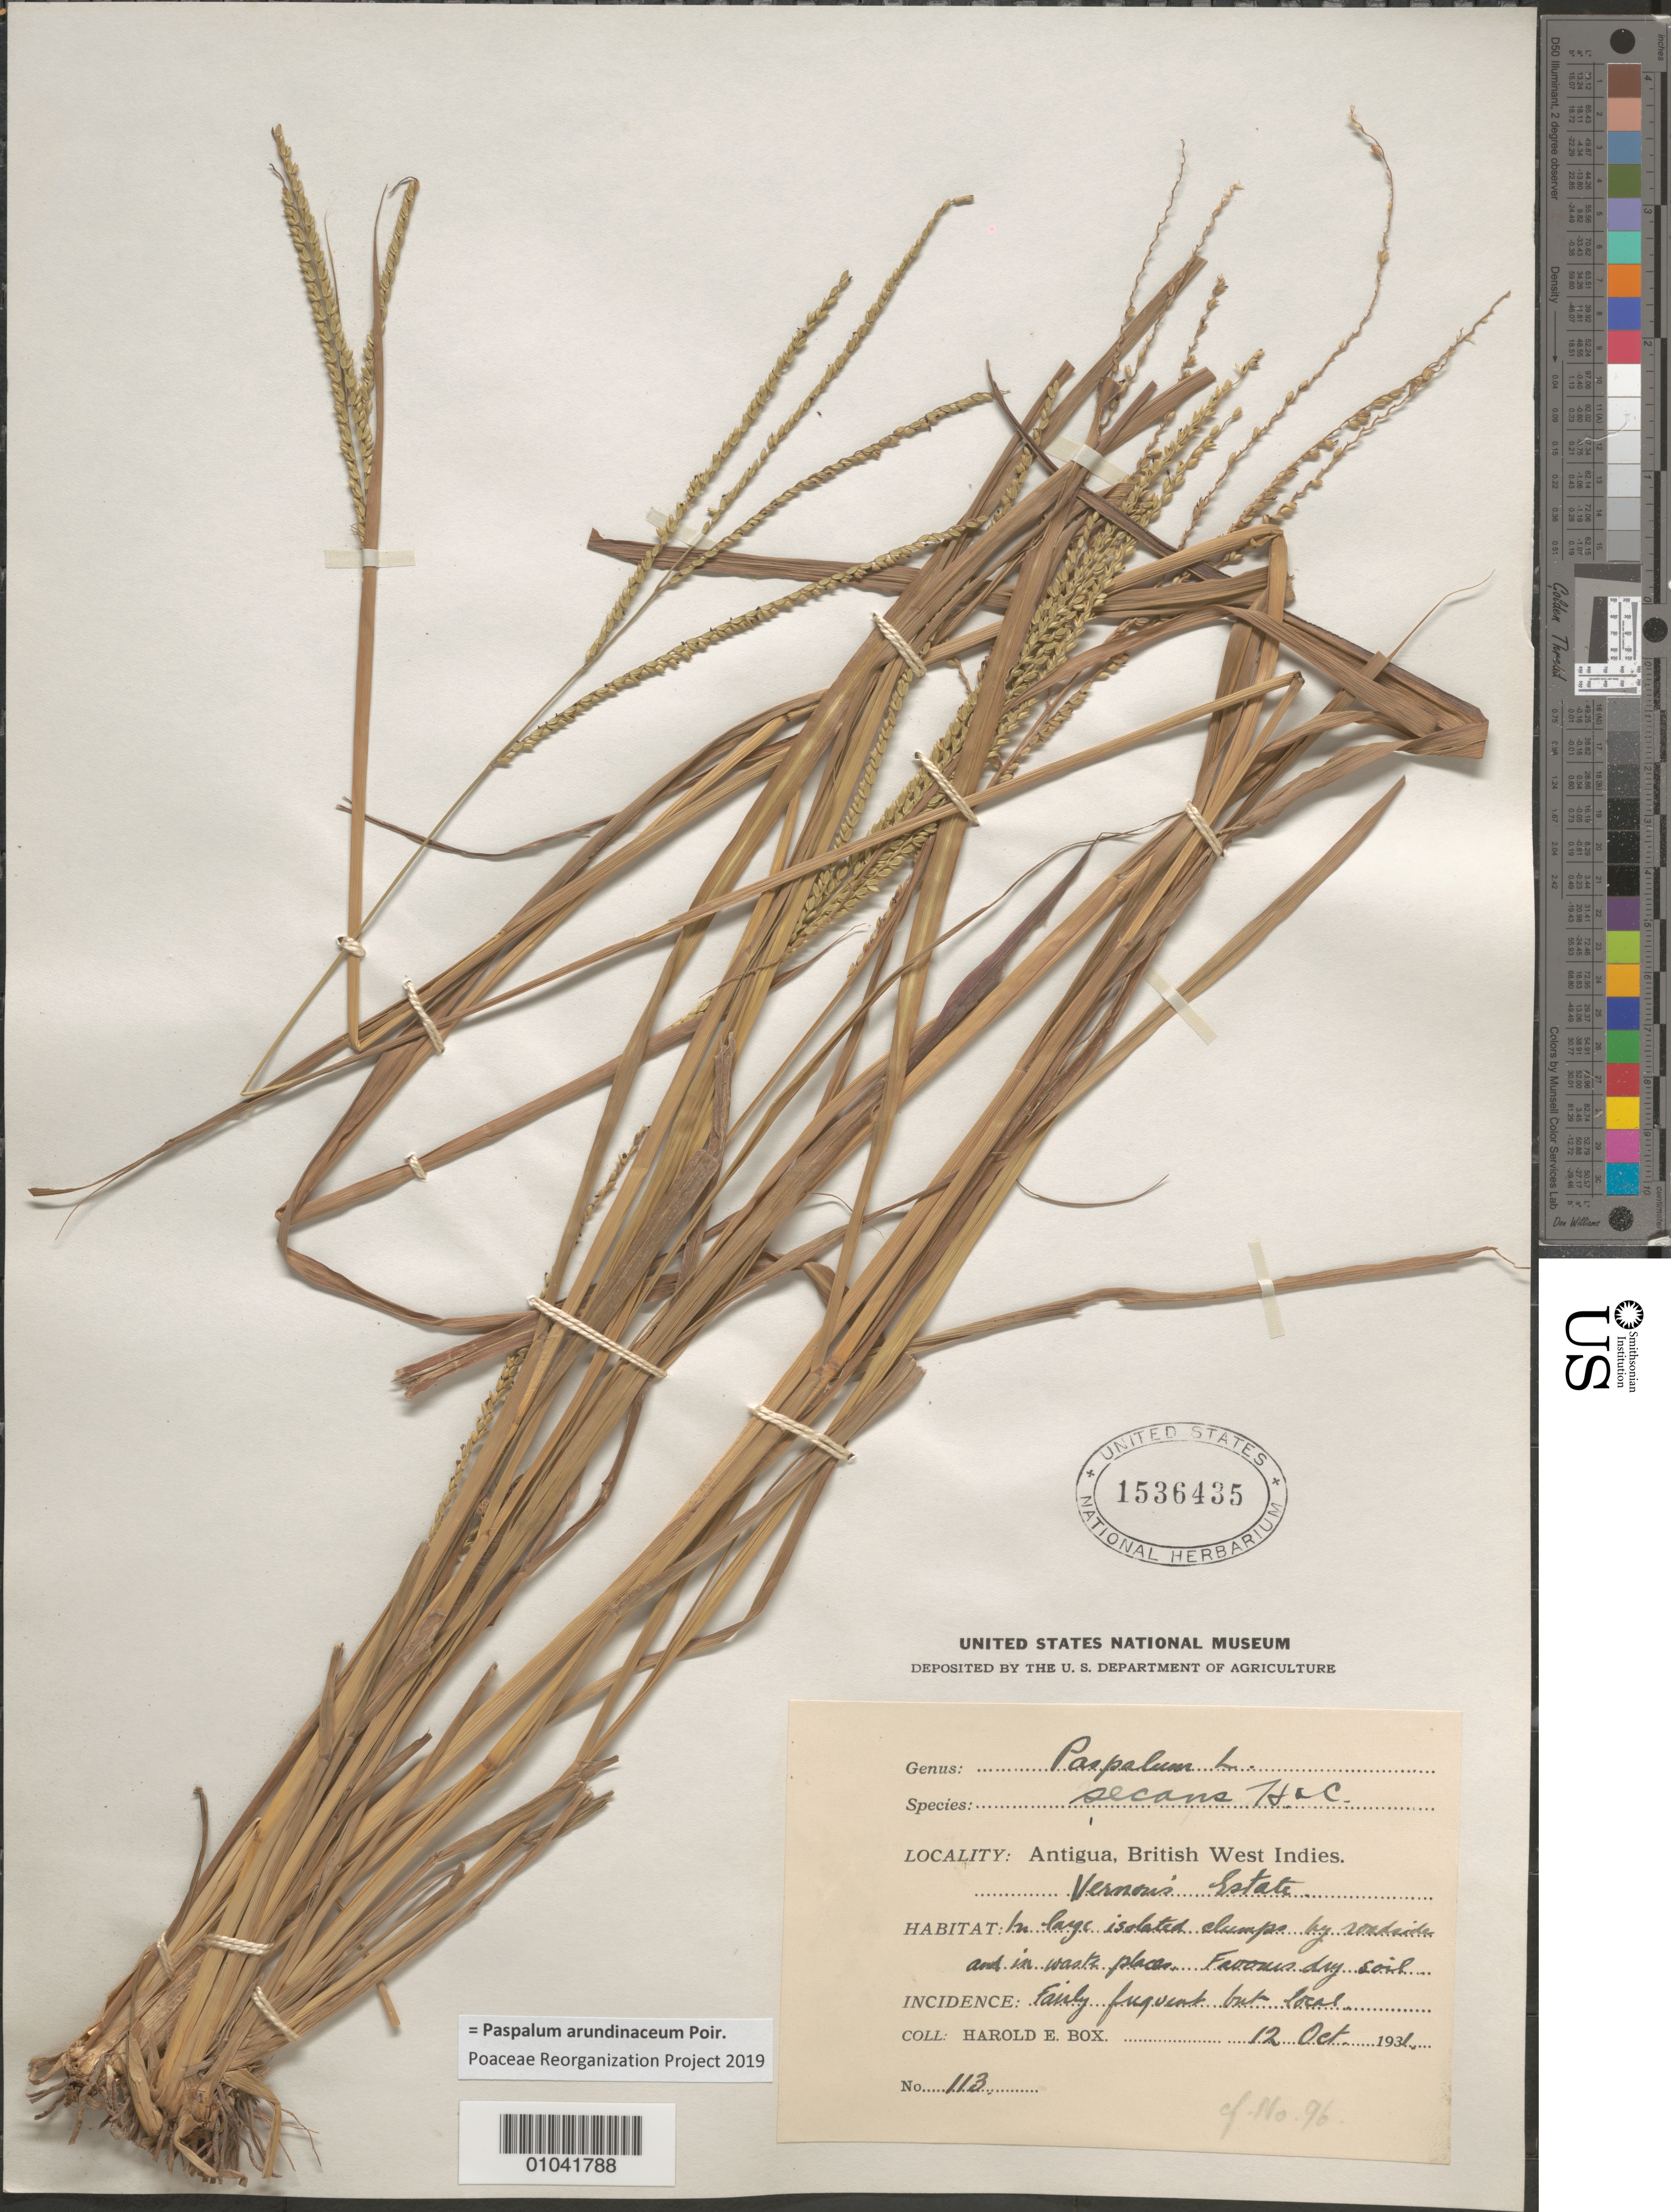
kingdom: Plantae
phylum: Tracheophyta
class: Liliopsida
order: Poales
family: Poaceae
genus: Paspalum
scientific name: Paspalum secans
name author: Hitchc. & Chase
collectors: H. E. Box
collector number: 113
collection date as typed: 12 Oct 1931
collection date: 1931-10-12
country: Antigua and Barbuda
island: Antigua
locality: Vernon's Estate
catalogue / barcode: US 1536435